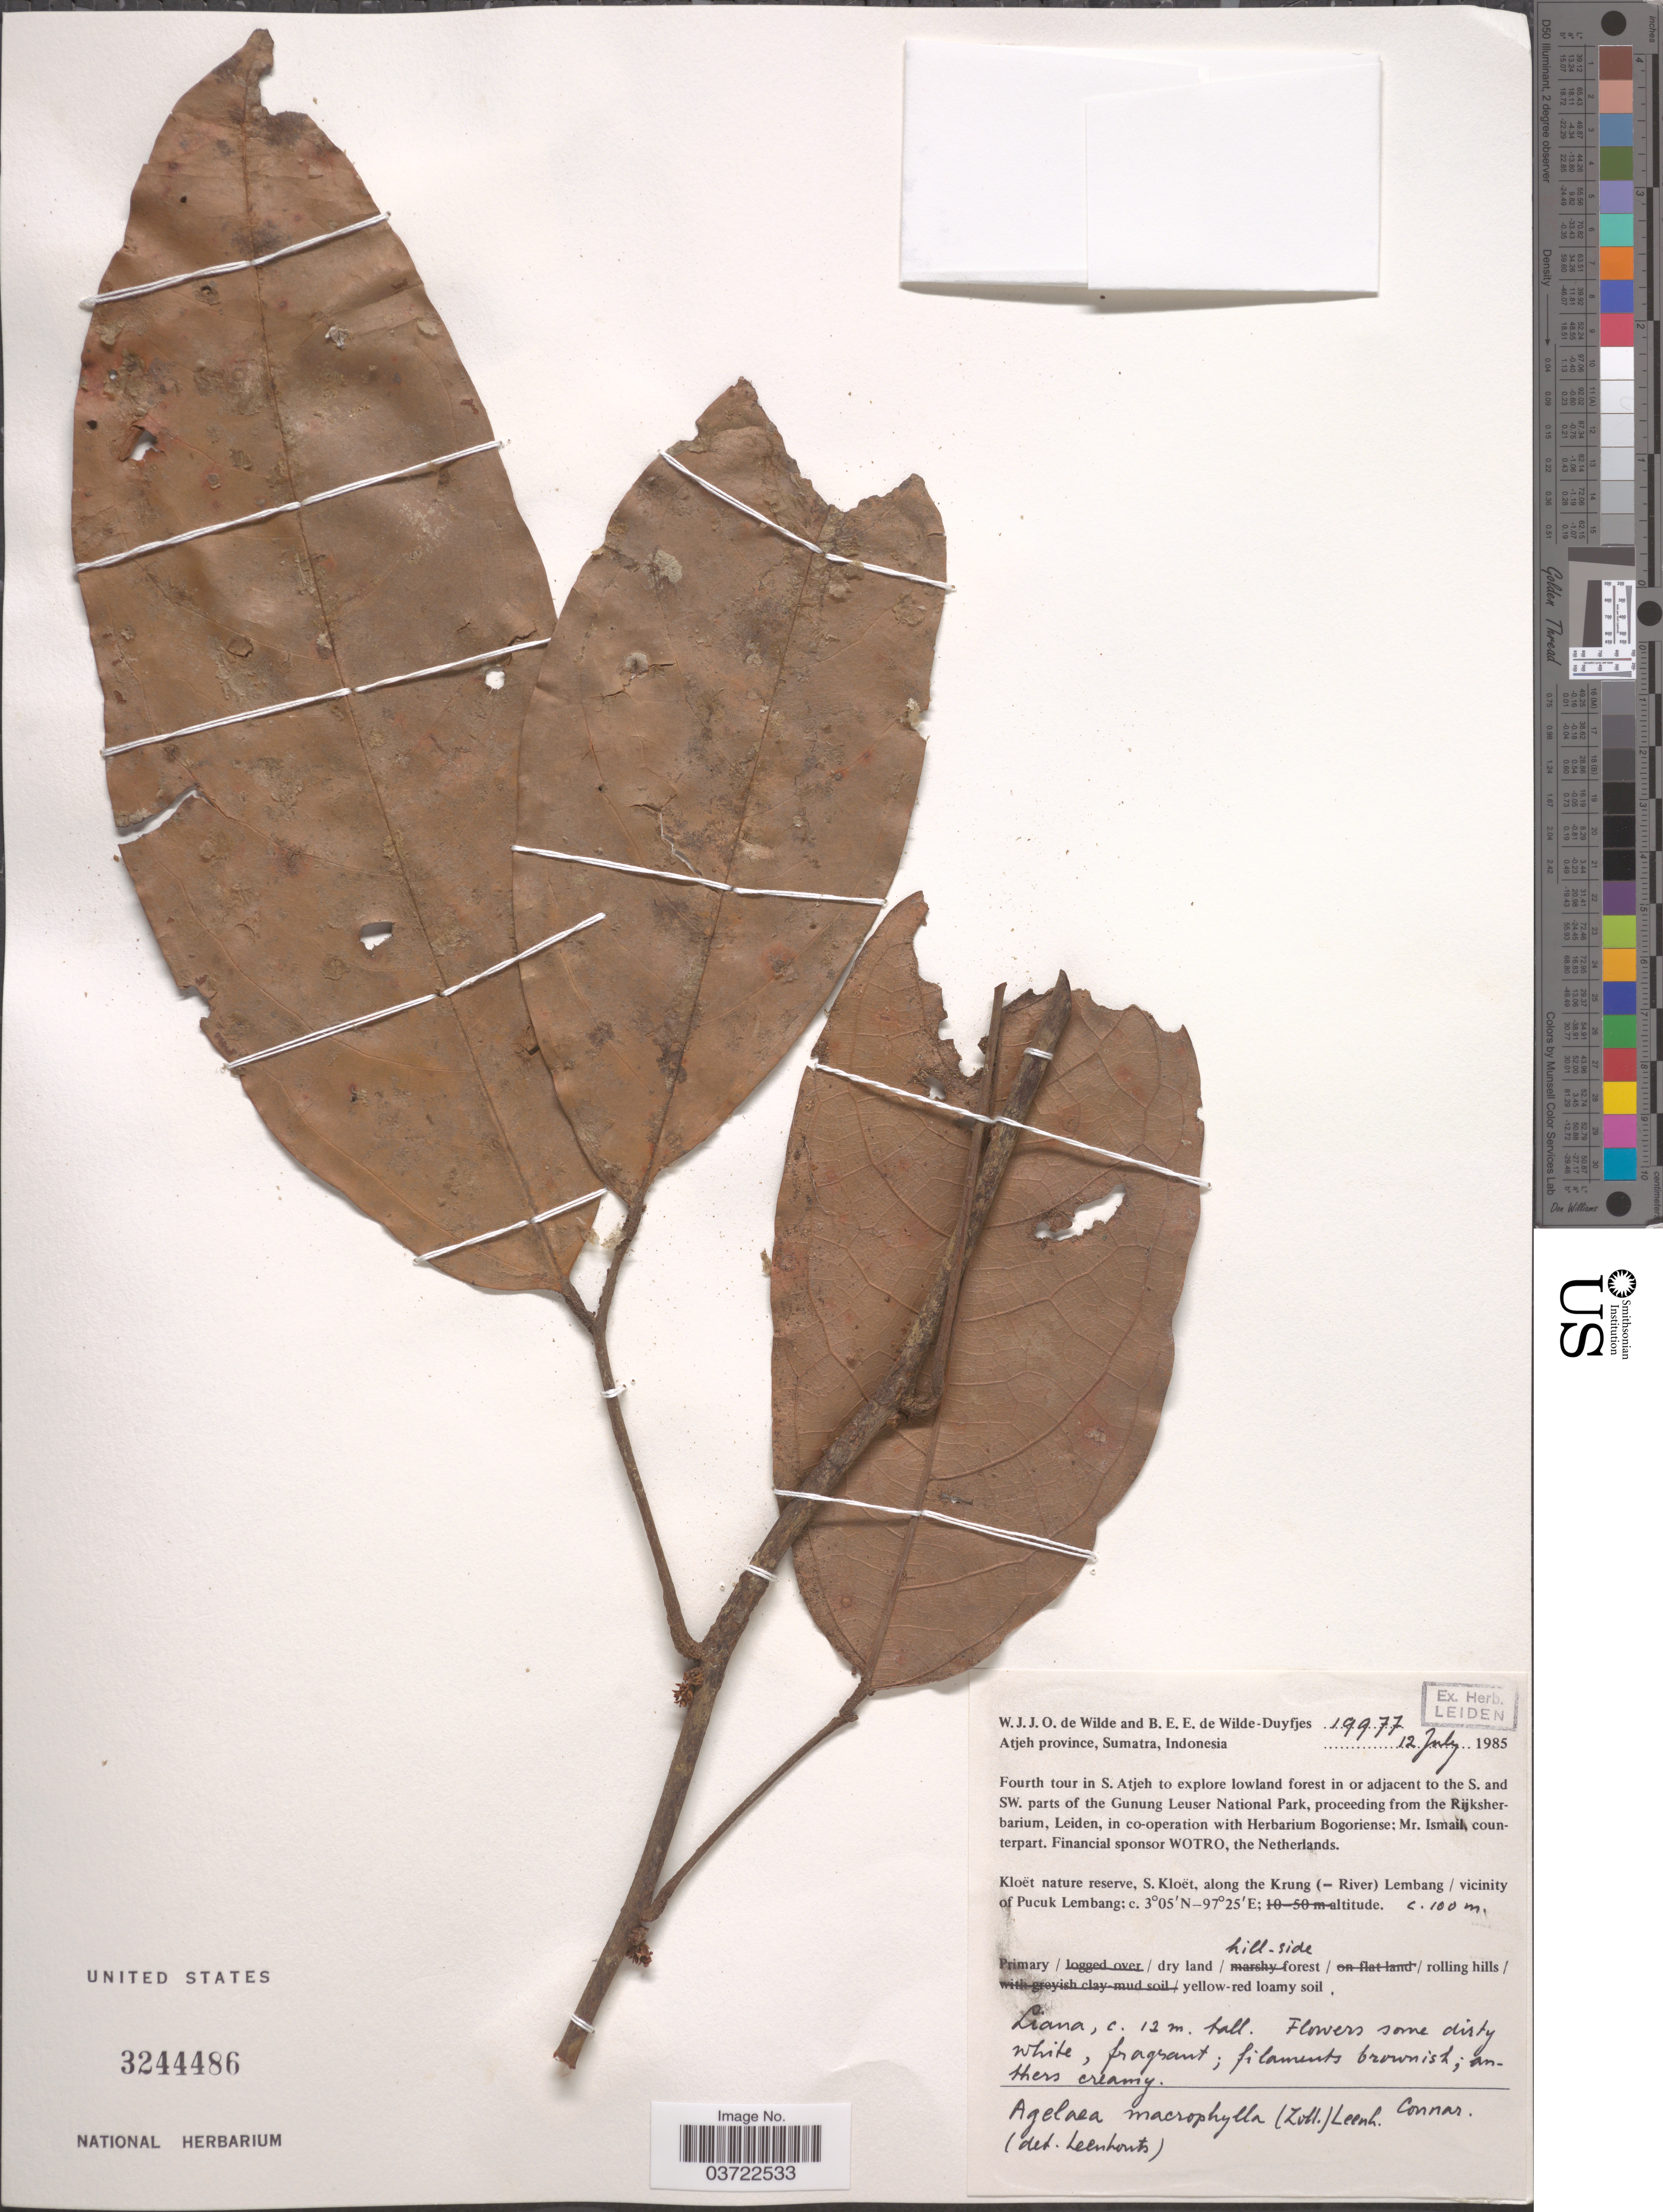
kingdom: Plantae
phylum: Tracheophyta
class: Magnoliopsida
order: Oxalidales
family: Connaraceae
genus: Agelaea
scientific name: Agelaea macrophylla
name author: (Zoll.) Leenh.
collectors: W. J. de Wilde & B. E. de Wilde-Duyfjes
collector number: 19977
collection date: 1985-07-12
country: Indonesia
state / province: Sumatra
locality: Atjeh province. Fourth tour in S.Atjeh to explore lowland forest in or adjacent to the S. and SW. parts of the Gunung Leuser National Park. Kloët nature reserve, S.Kloët, along the Krung (=River) Lembang/ vicinity of Pucuk Lembang.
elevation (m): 100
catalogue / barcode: US 3244486